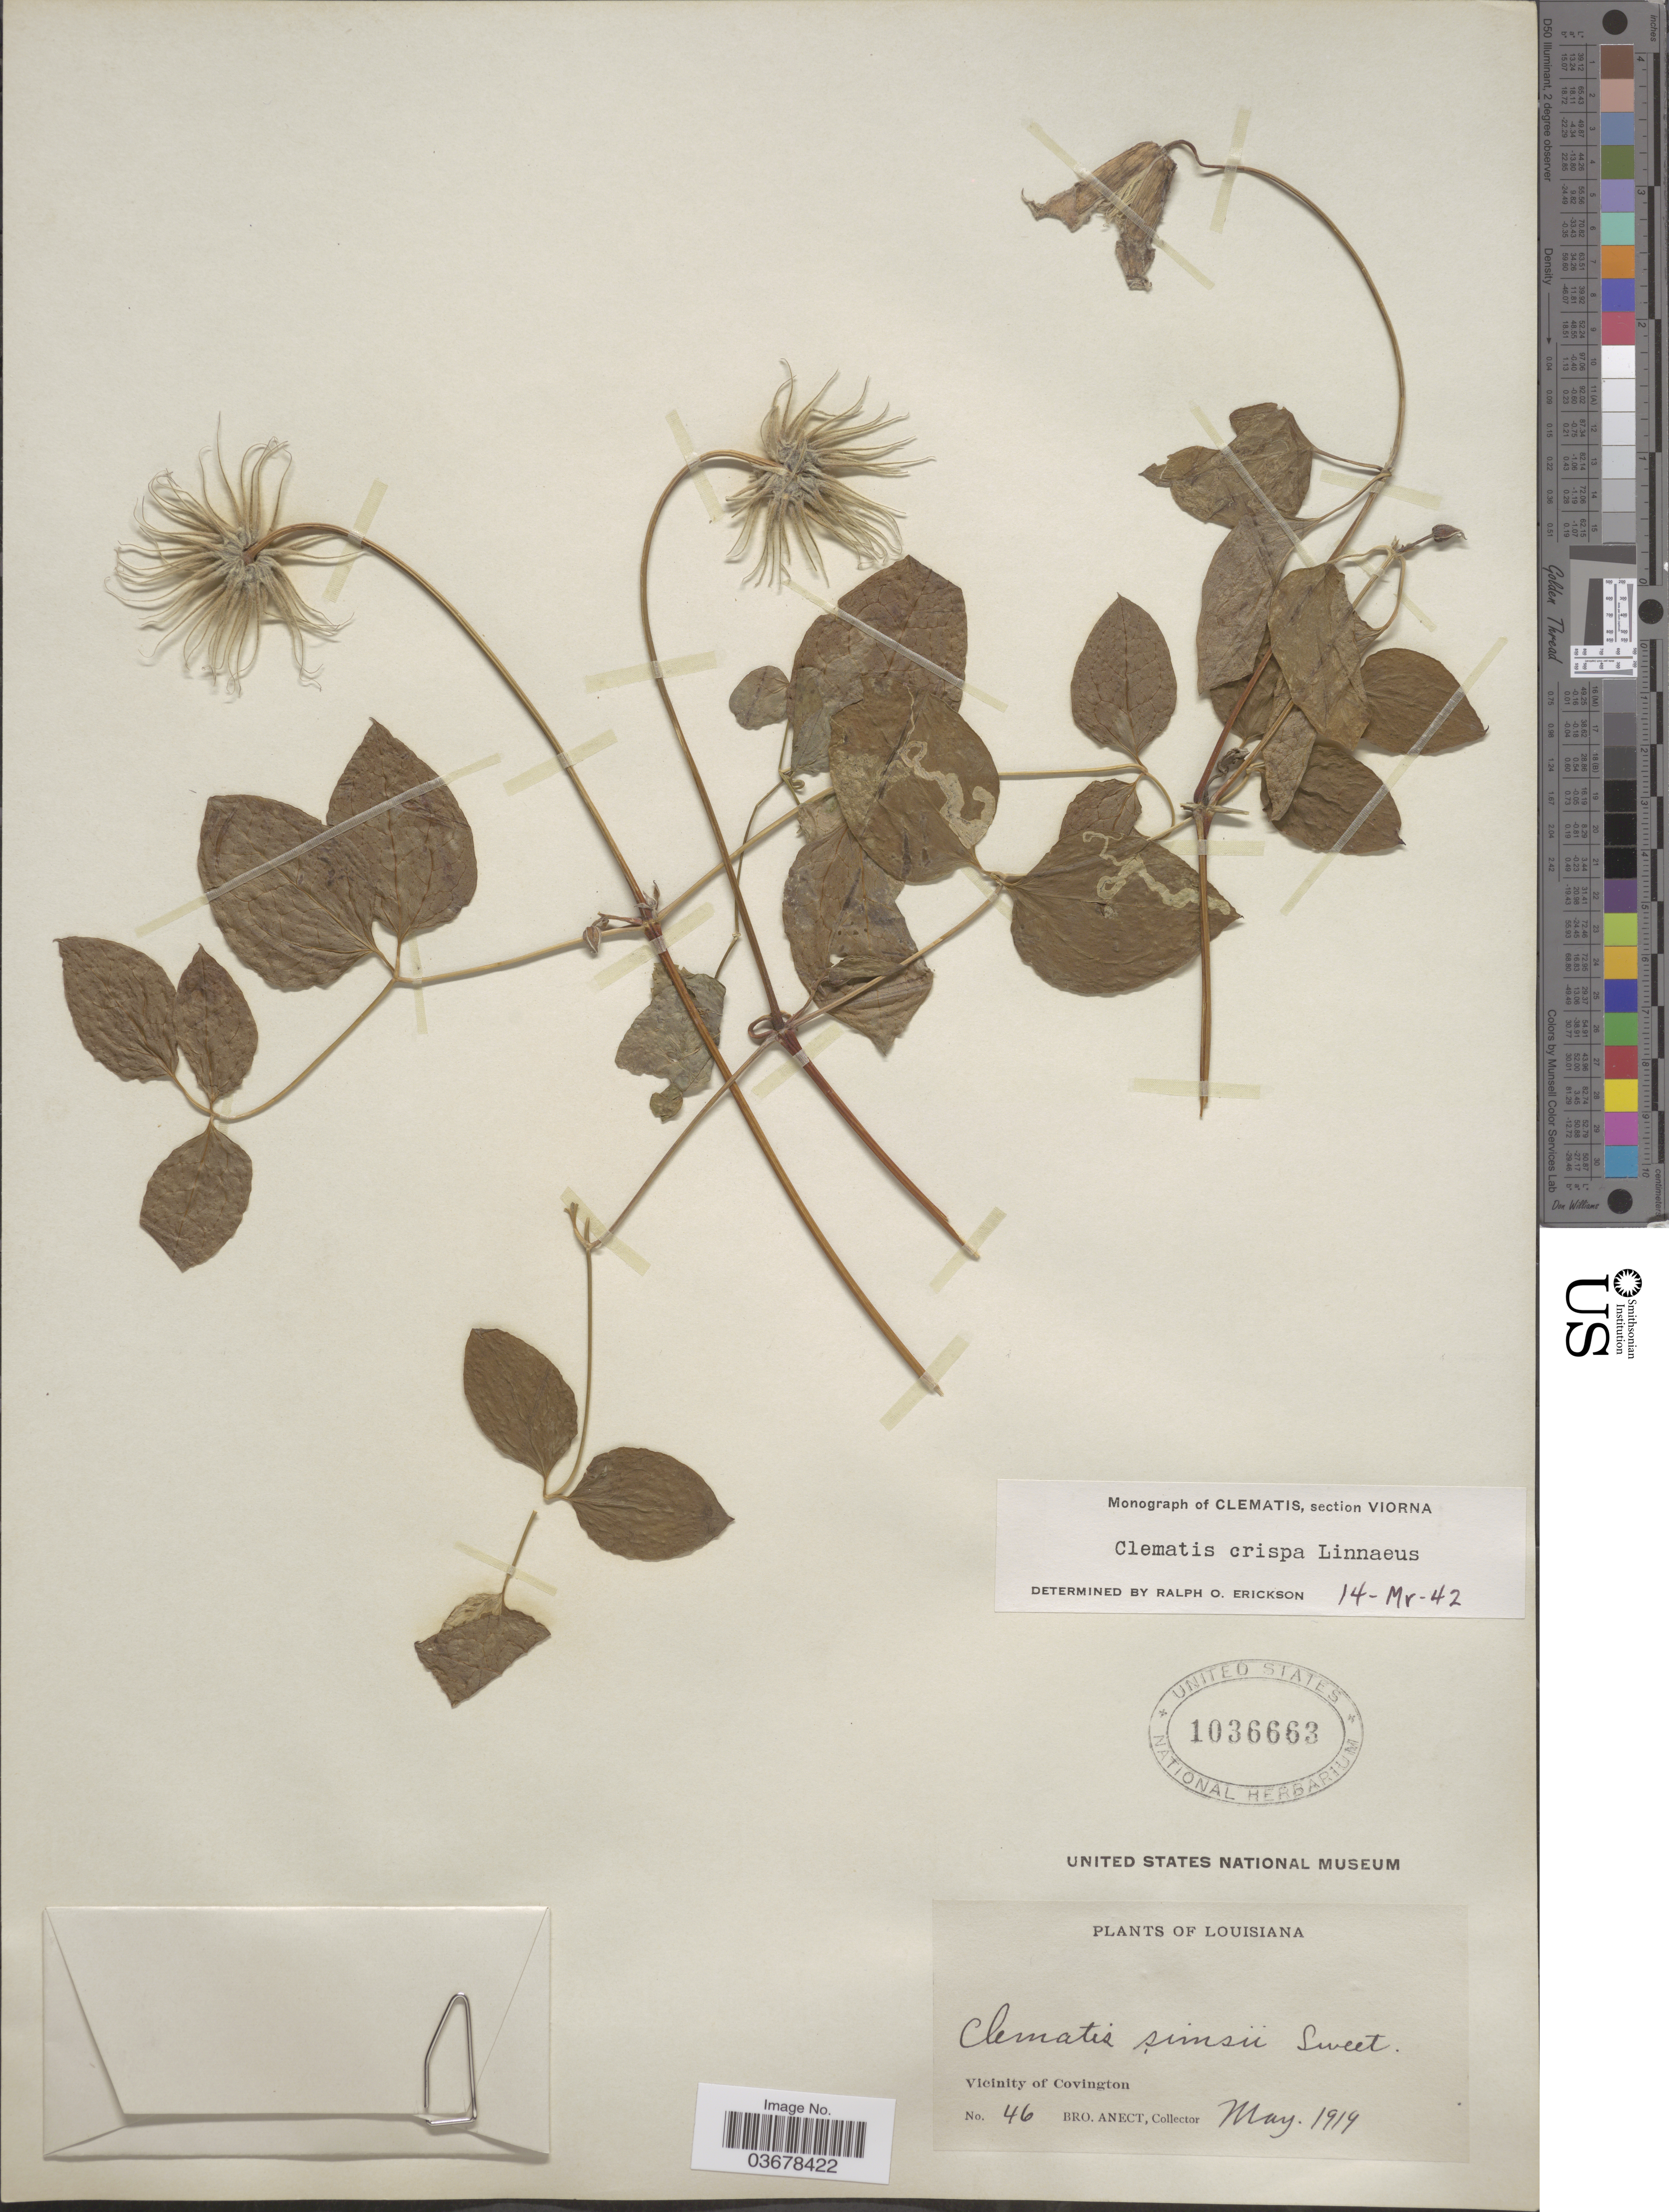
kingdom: Plantae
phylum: Tracheophyta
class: Magnoliopsida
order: Ranunculales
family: Ranunculaceae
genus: Clematis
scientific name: Clematis viorna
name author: L.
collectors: B. Anect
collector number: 46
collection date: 1919-05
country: United States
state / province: Louisiana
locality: Vicinity of Covington.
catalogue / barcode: US 1036663